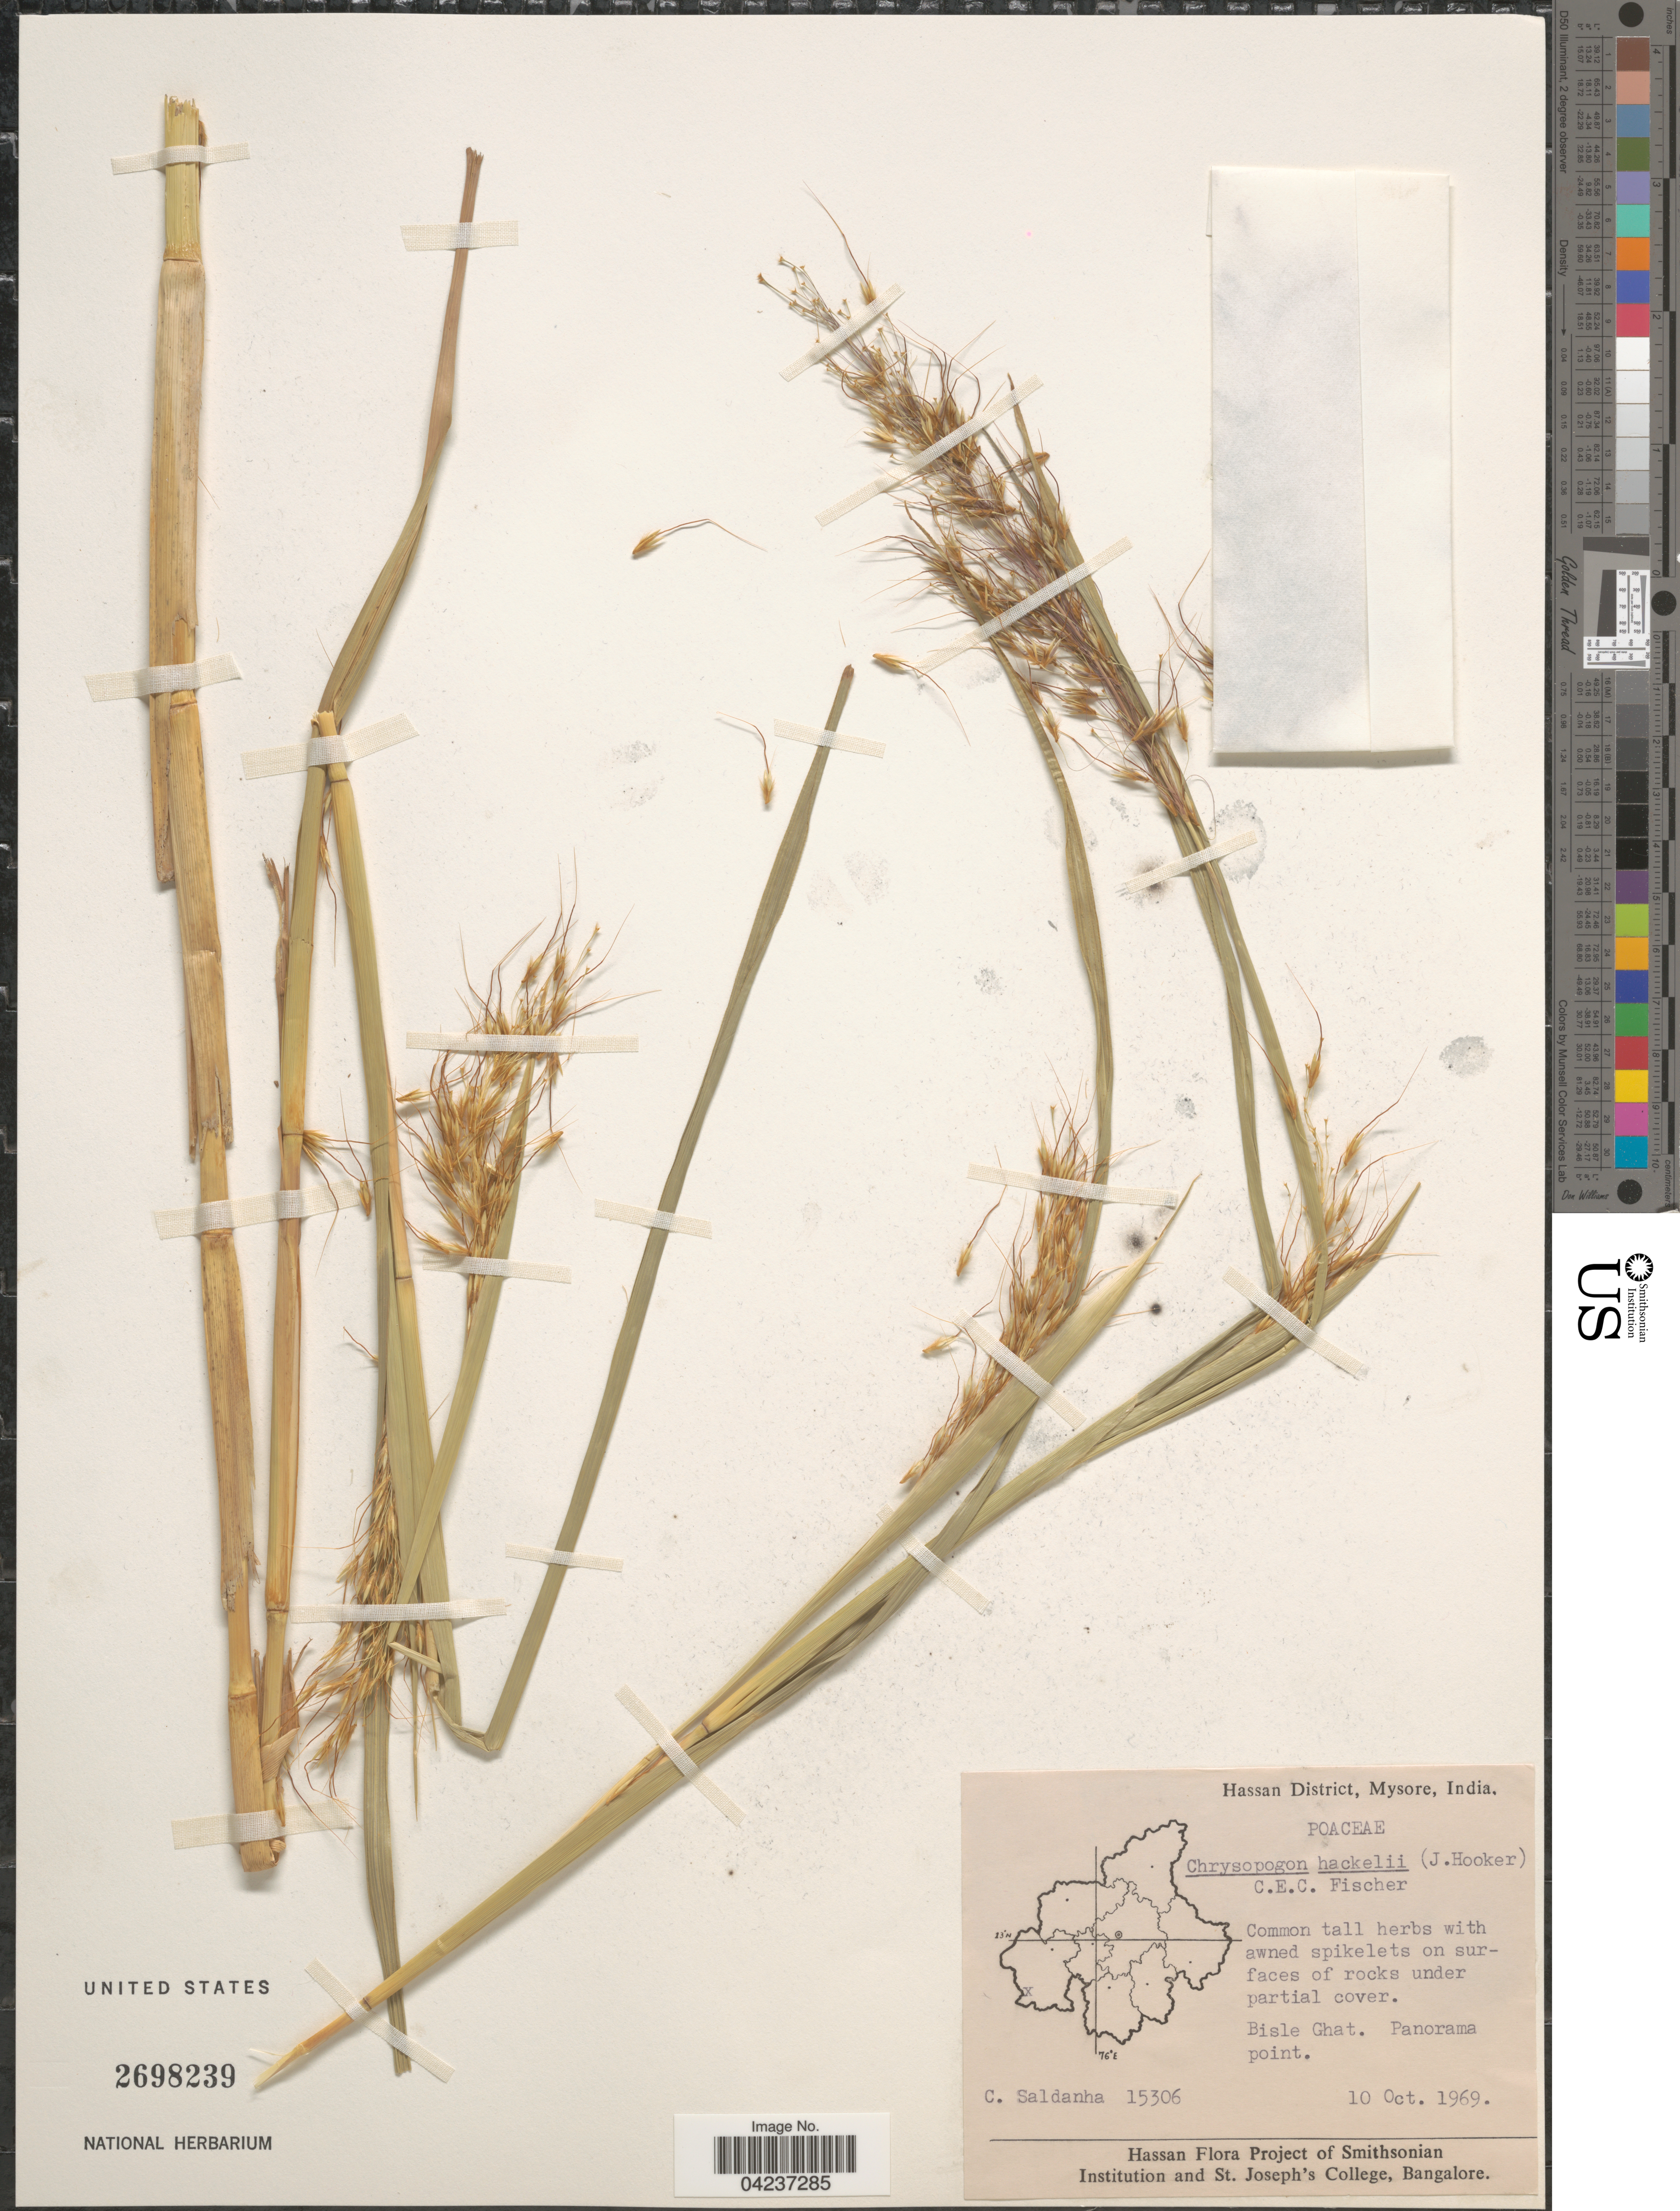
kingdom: Plantae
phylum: Tracheophyta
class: Liliopsida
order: Poales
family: Poaceae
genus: Chrysopogon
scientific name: Chrysopogon nodulibarbis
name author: (Hochst. ex Steud.) Henr.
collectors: C. Saldanha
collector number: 15306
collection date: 1969-10-10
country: India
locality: Hassan District, Mysore. Bisle Ghat. Panorama point.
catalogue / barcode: US 2698239